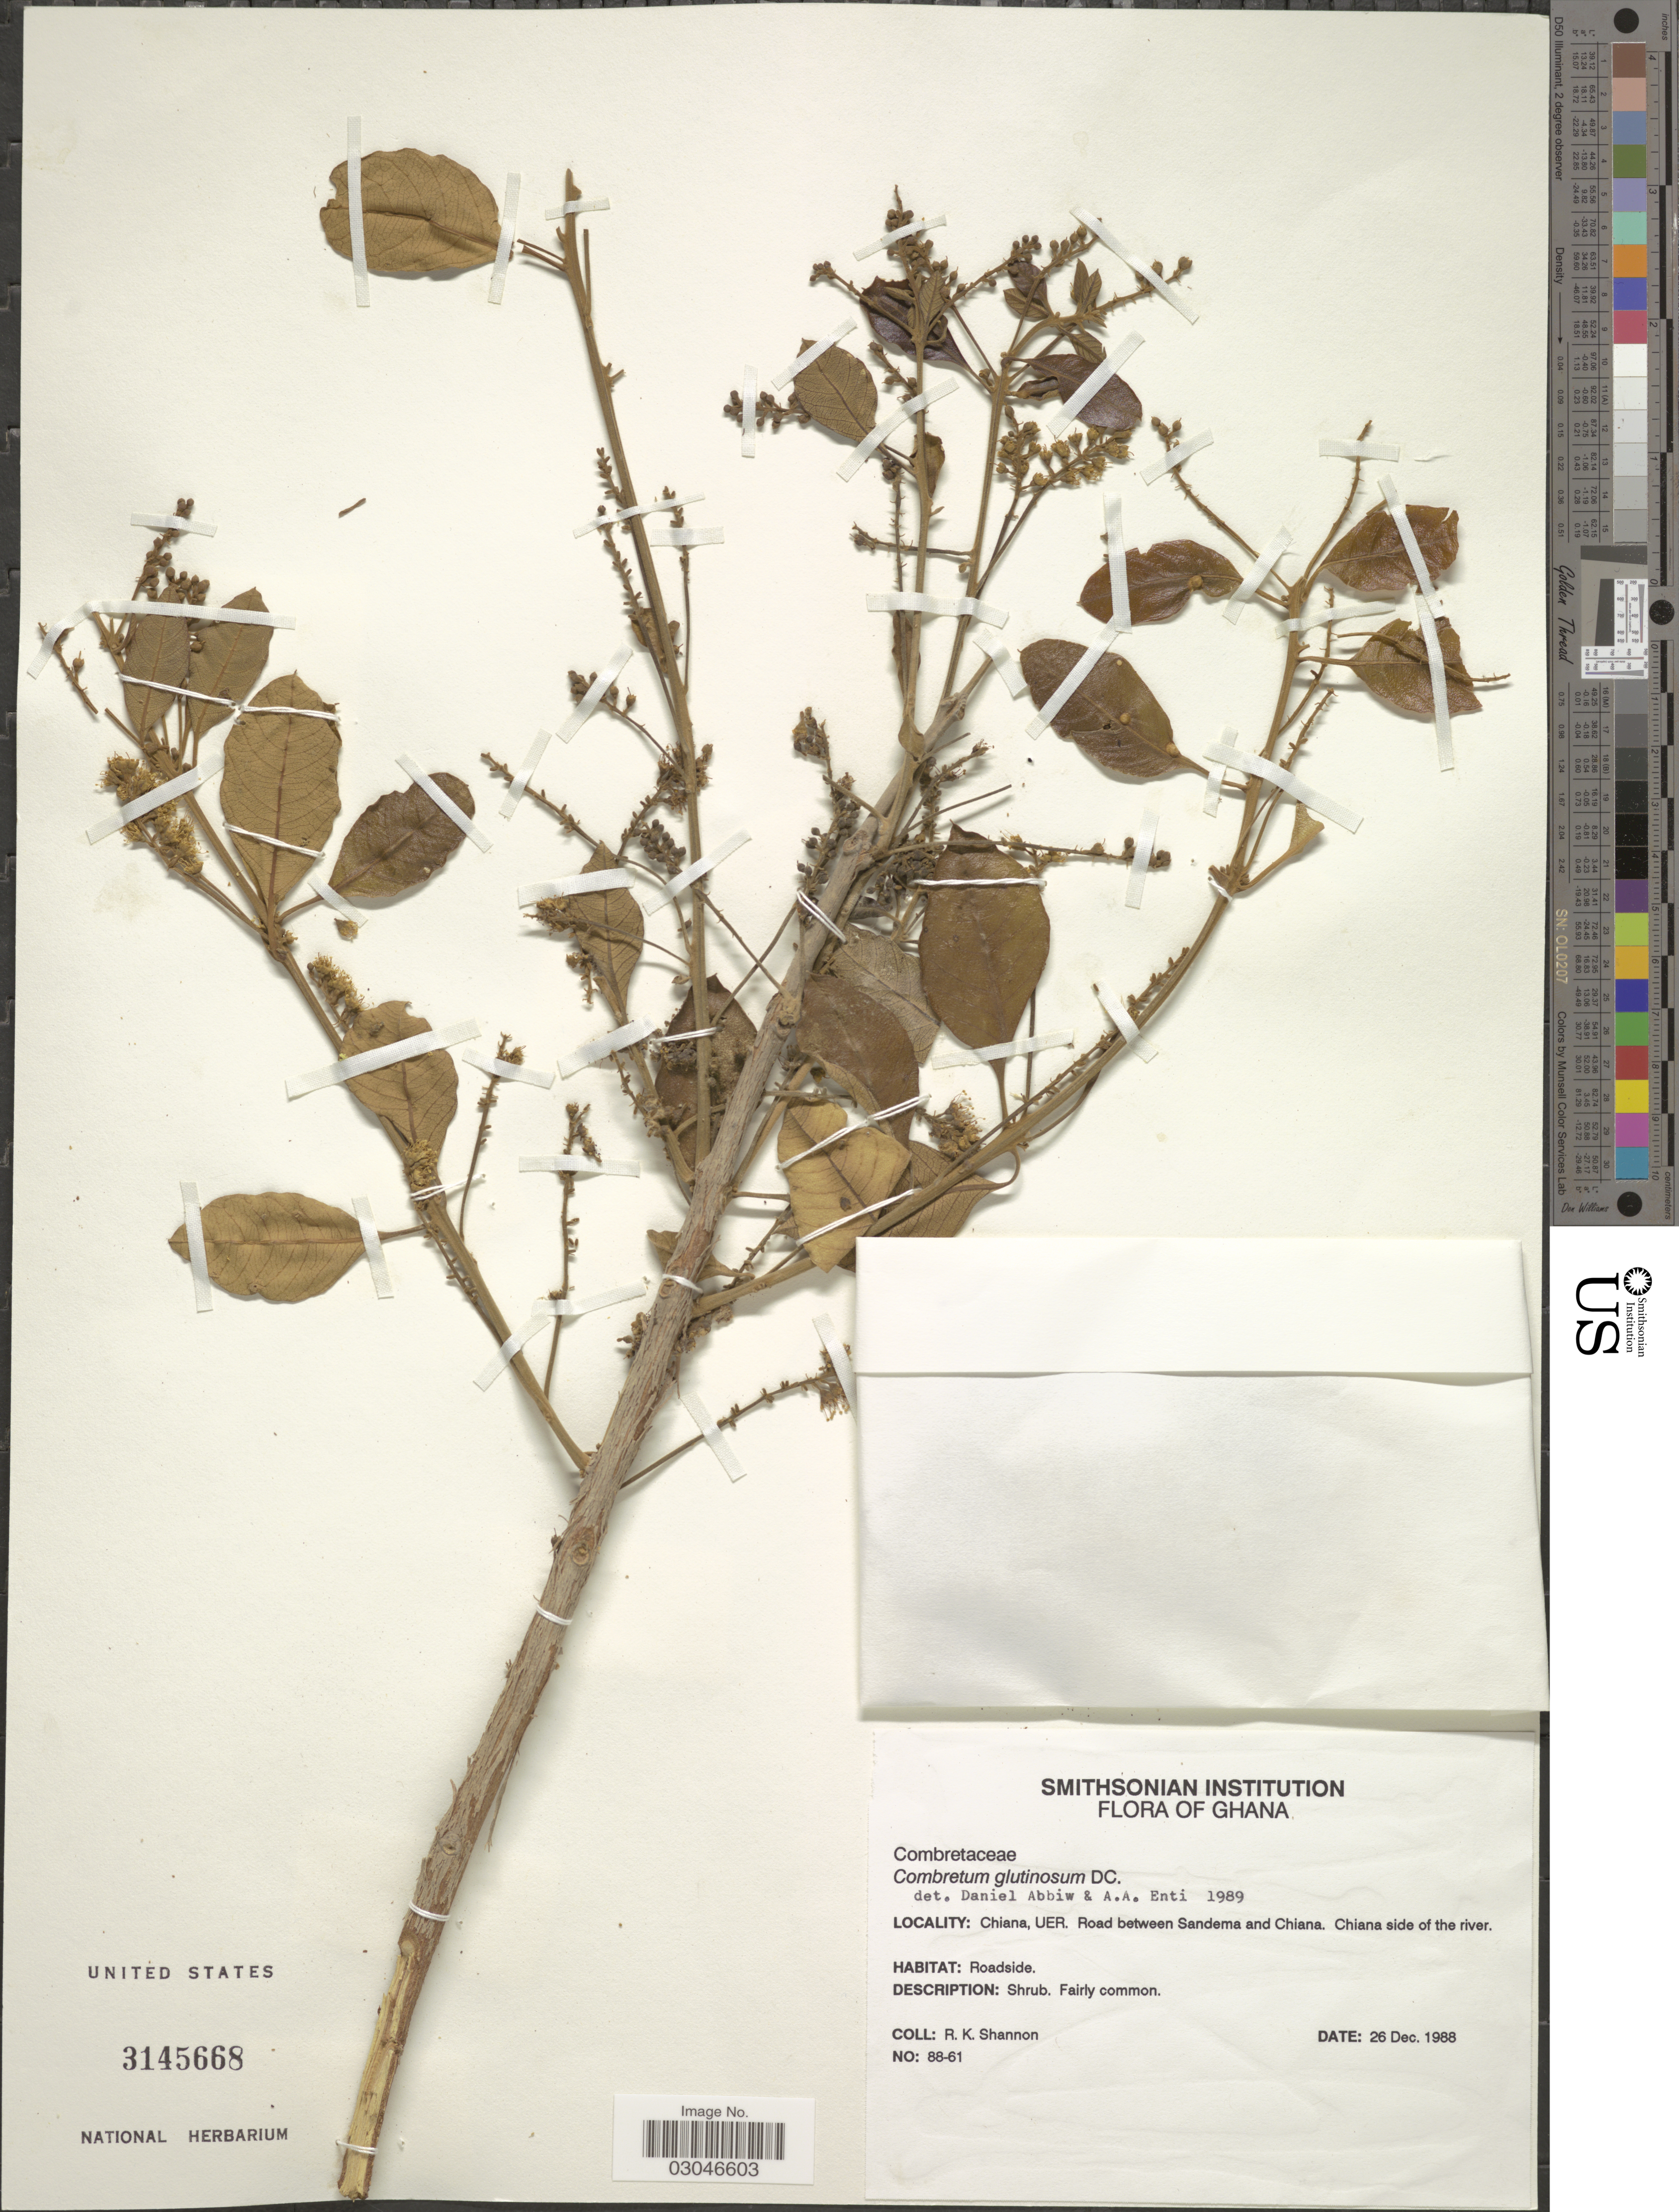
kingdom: Plantae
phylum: Tracheophyta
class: Magnoliopsida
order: Myrtales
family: Combretaceae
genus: Combretum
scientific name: Combretum glutinosum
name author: Perr. ex DC.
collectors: R. Shannon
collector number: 88-61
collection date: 1988-12-26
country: Ghana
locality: Chiana, UER. Road between Sandema and Chiana. Chiana side of the river.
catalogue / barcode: US 3145668